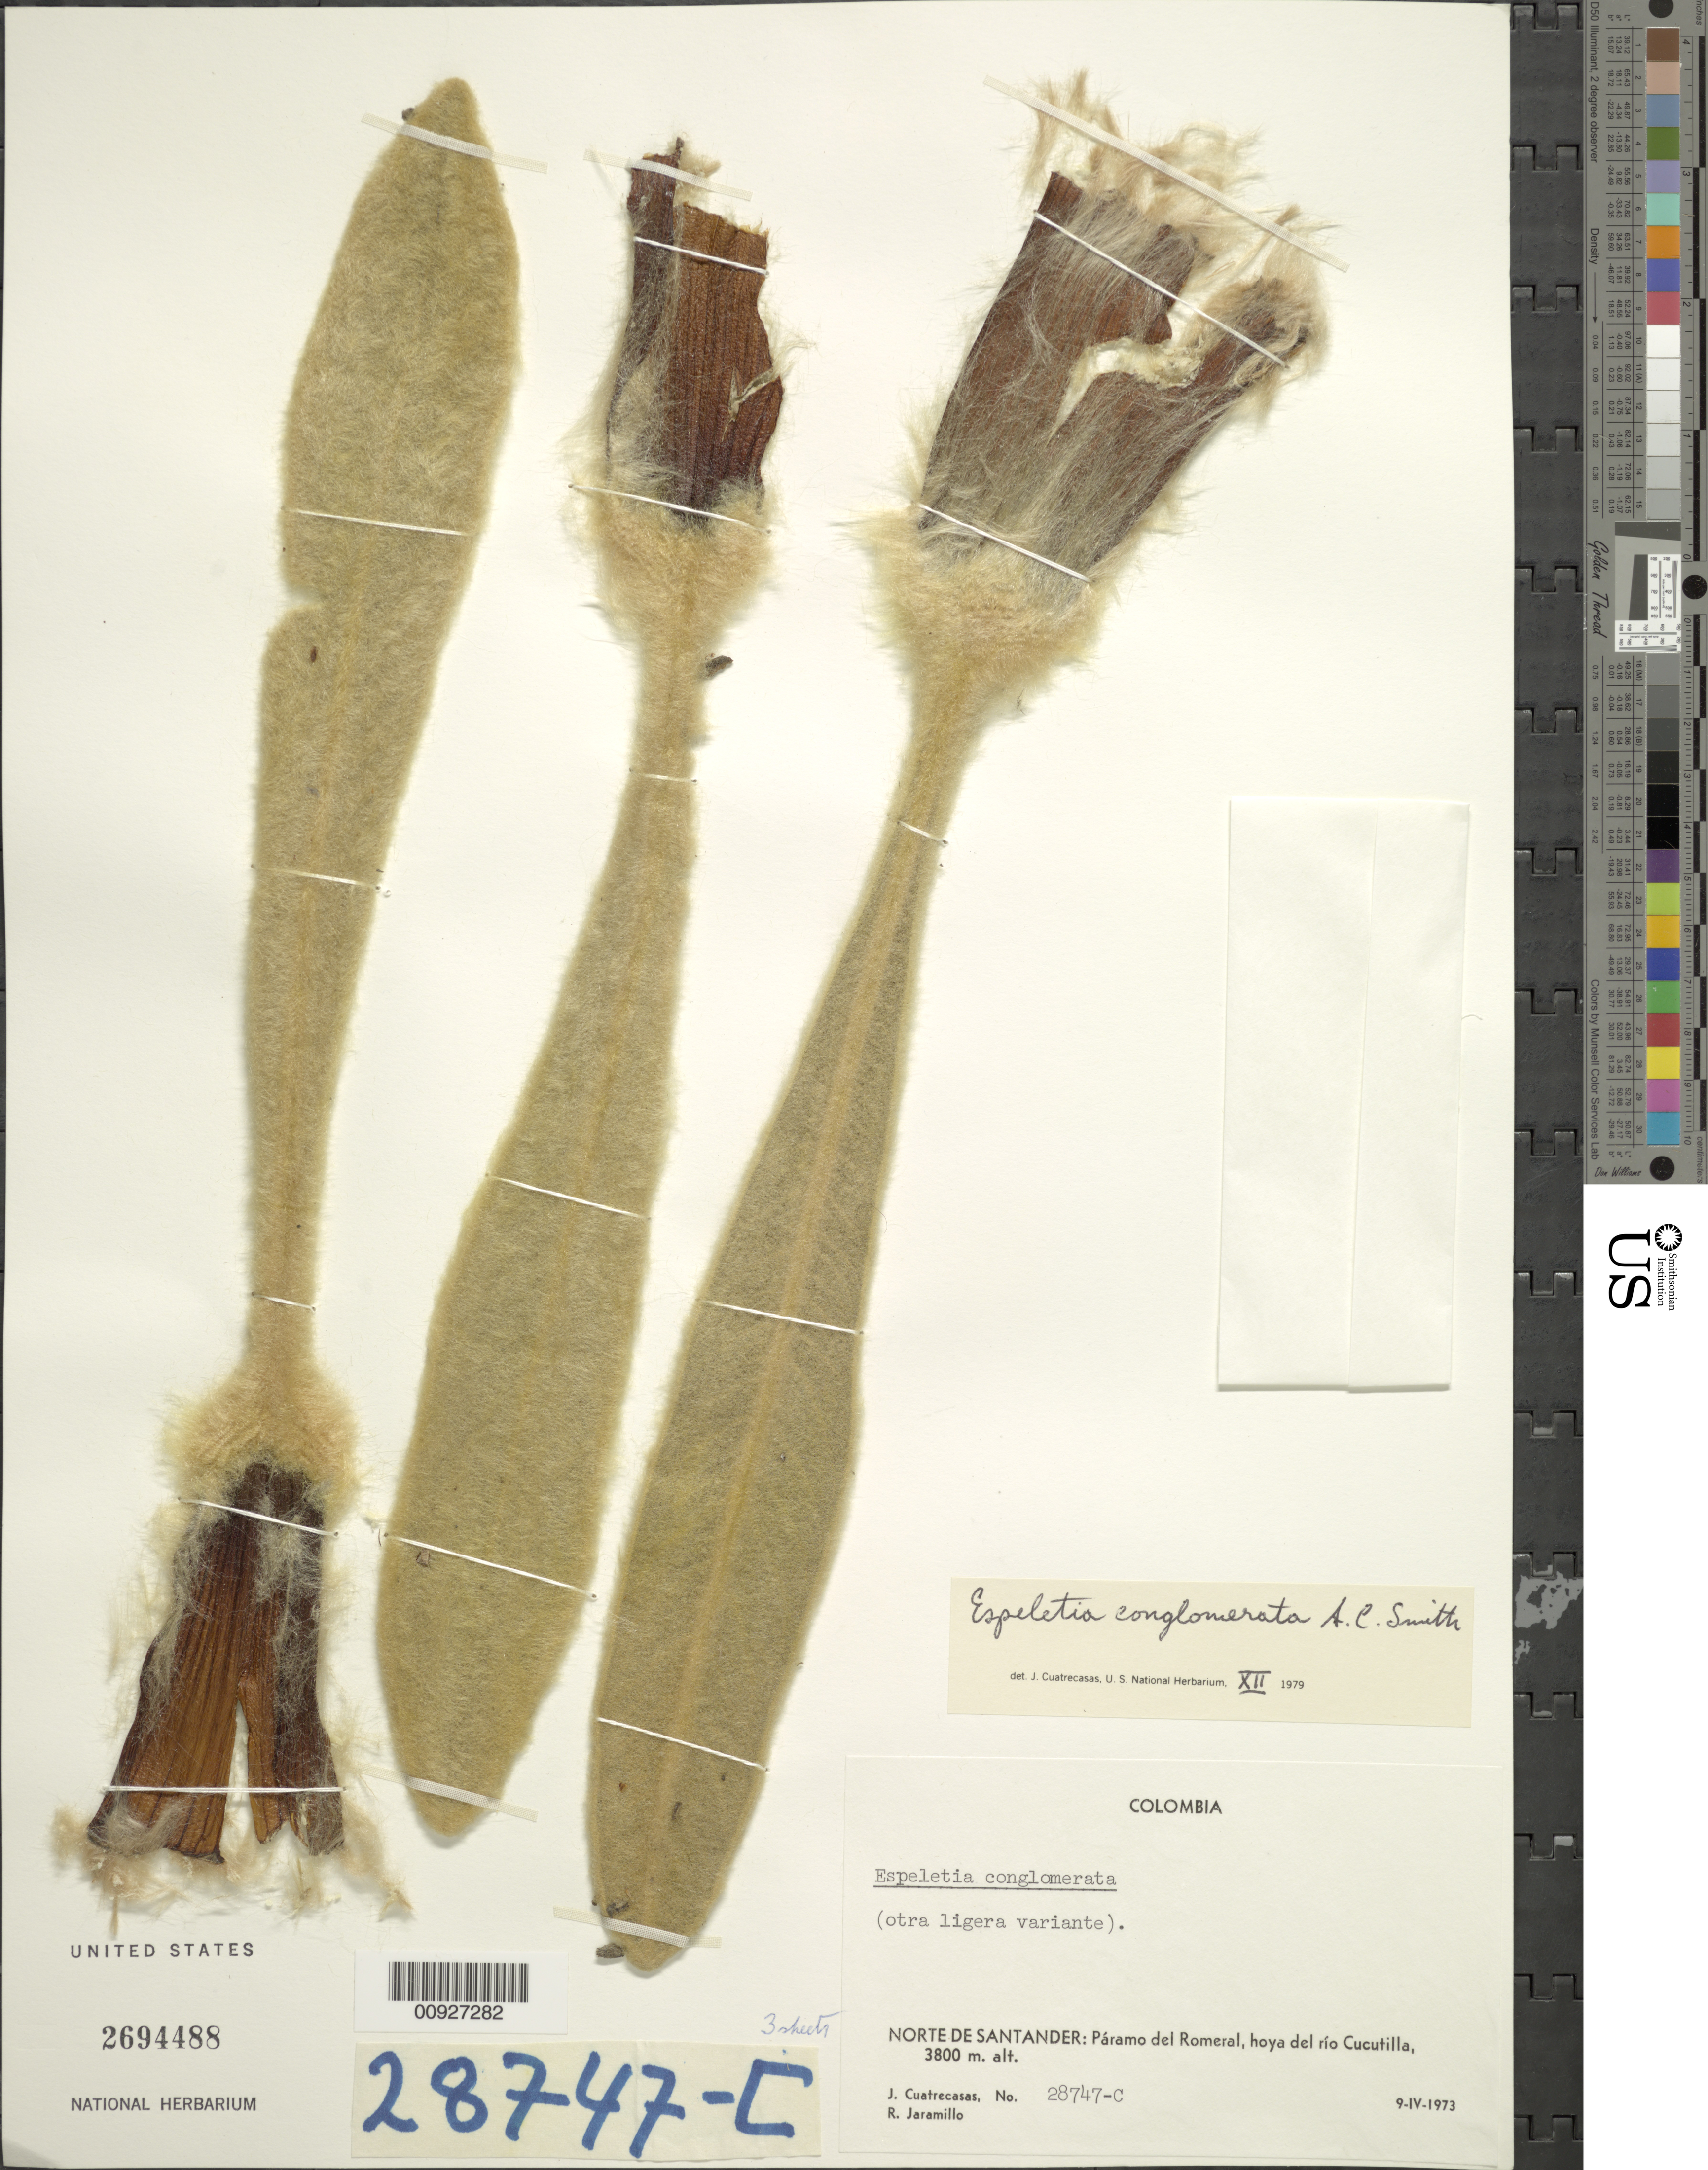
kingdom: Plantae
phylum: Tracheophyta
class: Magnoliopsida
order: Asterales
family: Asteraceae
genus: Espeletia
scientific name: Espeletia conglomerata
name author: A.C. Sm.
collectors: J. Cuatrecasas & R. Jaramillo M.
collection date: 1973-04-09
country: Colombia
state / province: Norte de Santander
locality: P. del Romeral. P. del Romeral, hoya del río Cucutilla.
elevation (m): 3800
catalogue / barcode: US 2694488